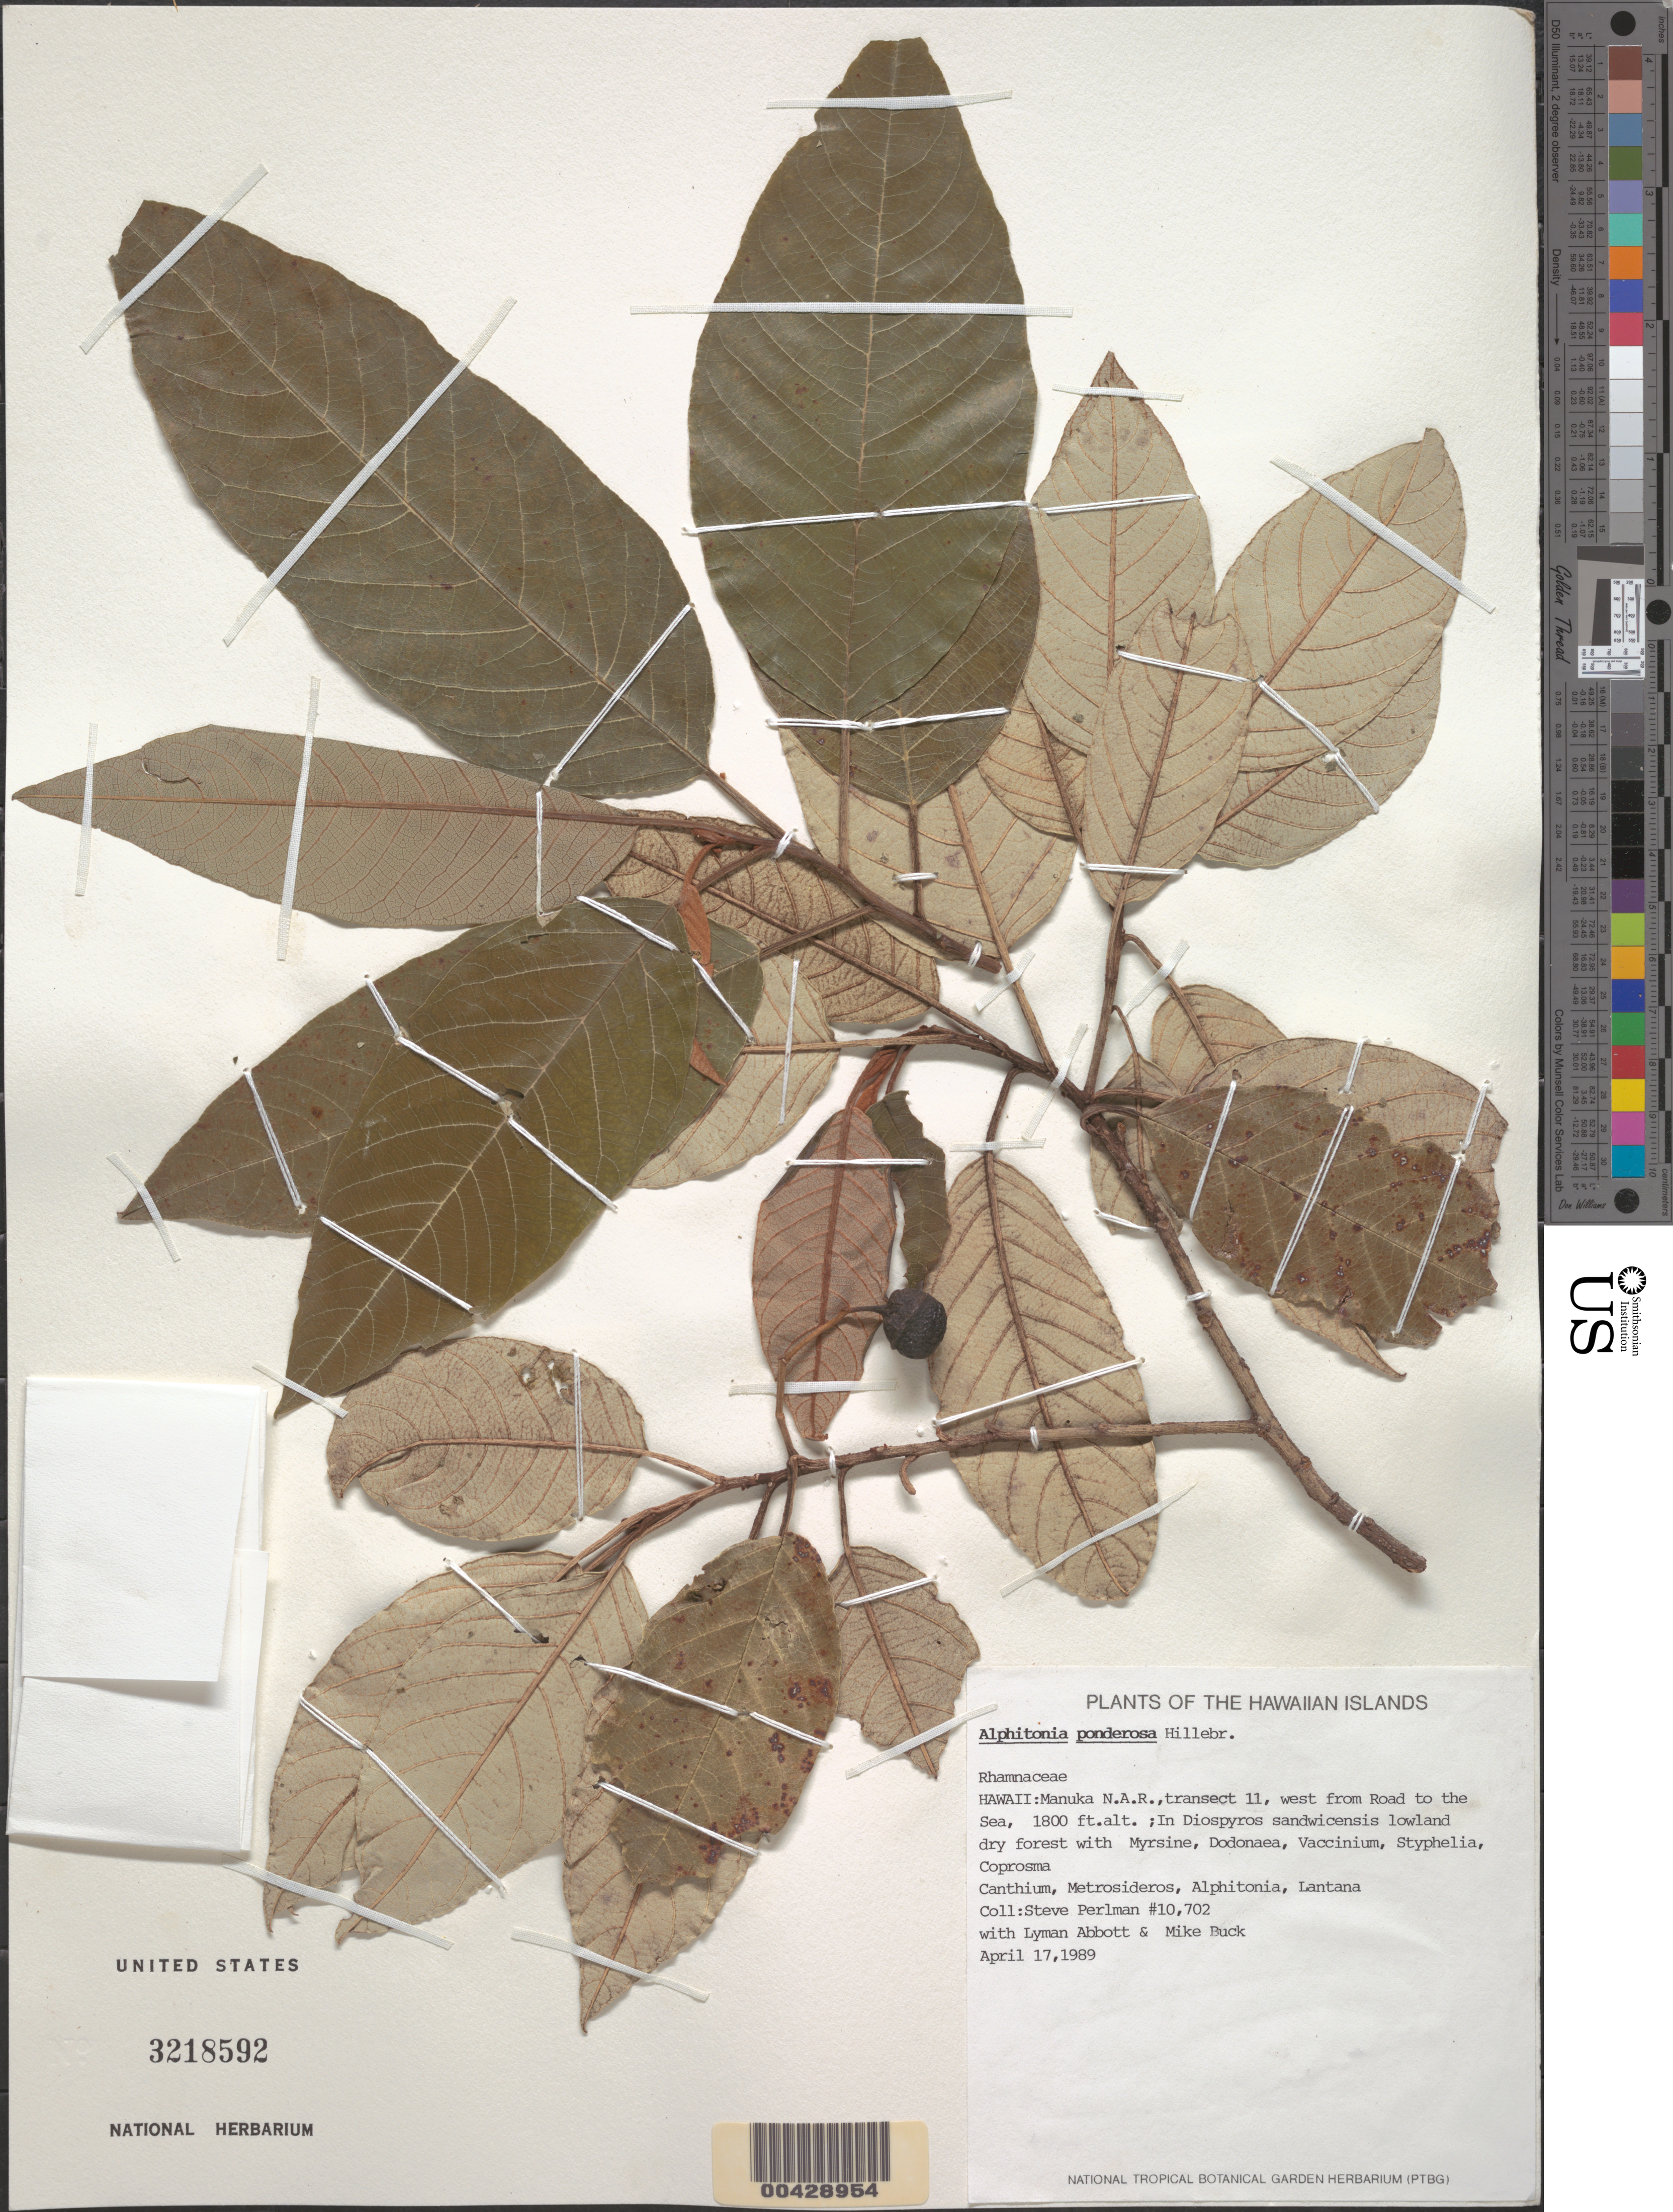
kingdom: Plantae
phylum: Tracheophyta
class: Magnoliopsida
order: Rosales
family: Rhamnaceae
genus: Alphitonia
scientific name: Alphitonia ponderosa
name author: Hillebr.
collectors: S. P. Perlman, L. Abbott & M. Buck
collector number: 10702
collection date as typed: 17 Apr 1989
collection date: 1989-04-17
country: United States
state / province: Hawaii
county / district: Hawaii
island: Hawaii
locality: Manuka Natural Area Reserve, transect 11, west from Road to the Sea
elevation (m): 549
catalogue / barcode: US 3218592